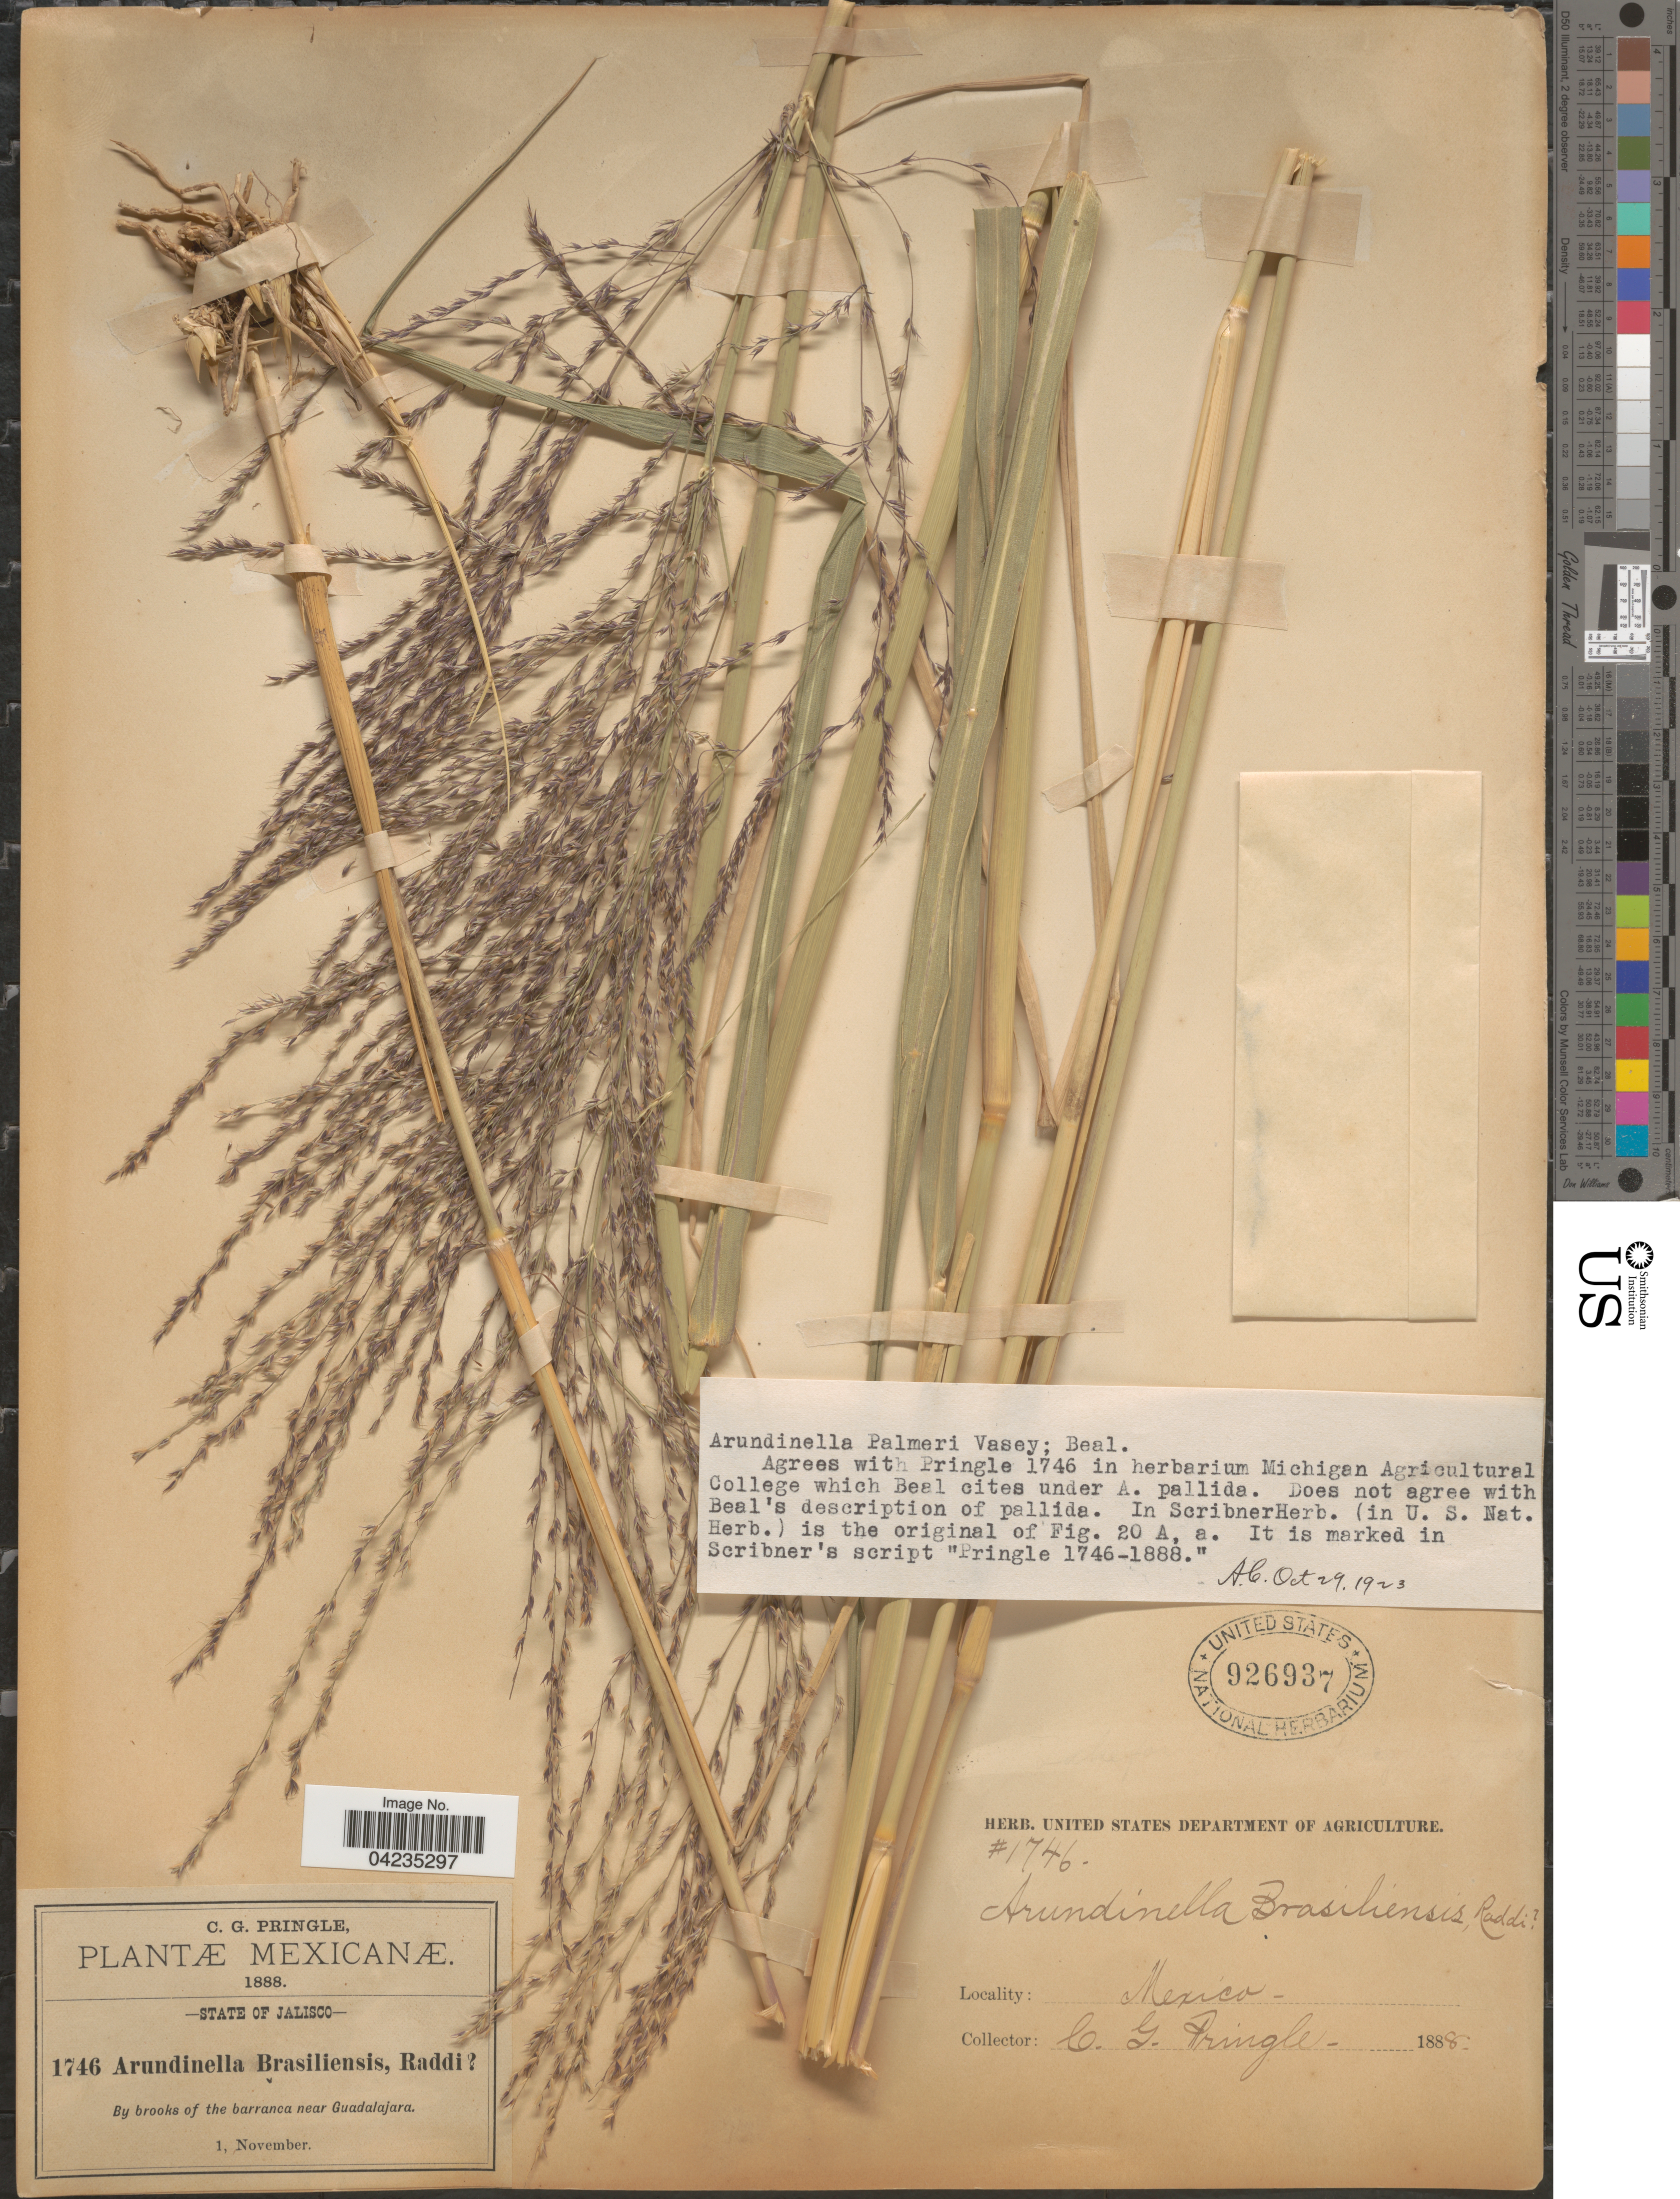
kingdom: Plantae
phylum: Tracheophyta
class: Liliopsida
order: Poales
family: Poaceae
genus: Arundinella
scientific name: Arundinella hispida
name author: (Humb. & Bonpl. ex Willd.) Kuntze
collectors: C. G. Pringle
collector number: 1746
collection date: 1888-11-01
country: Mexico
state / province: Jalisco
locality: By brooks of the baranca near Guadalajara.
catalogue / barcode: US 926937